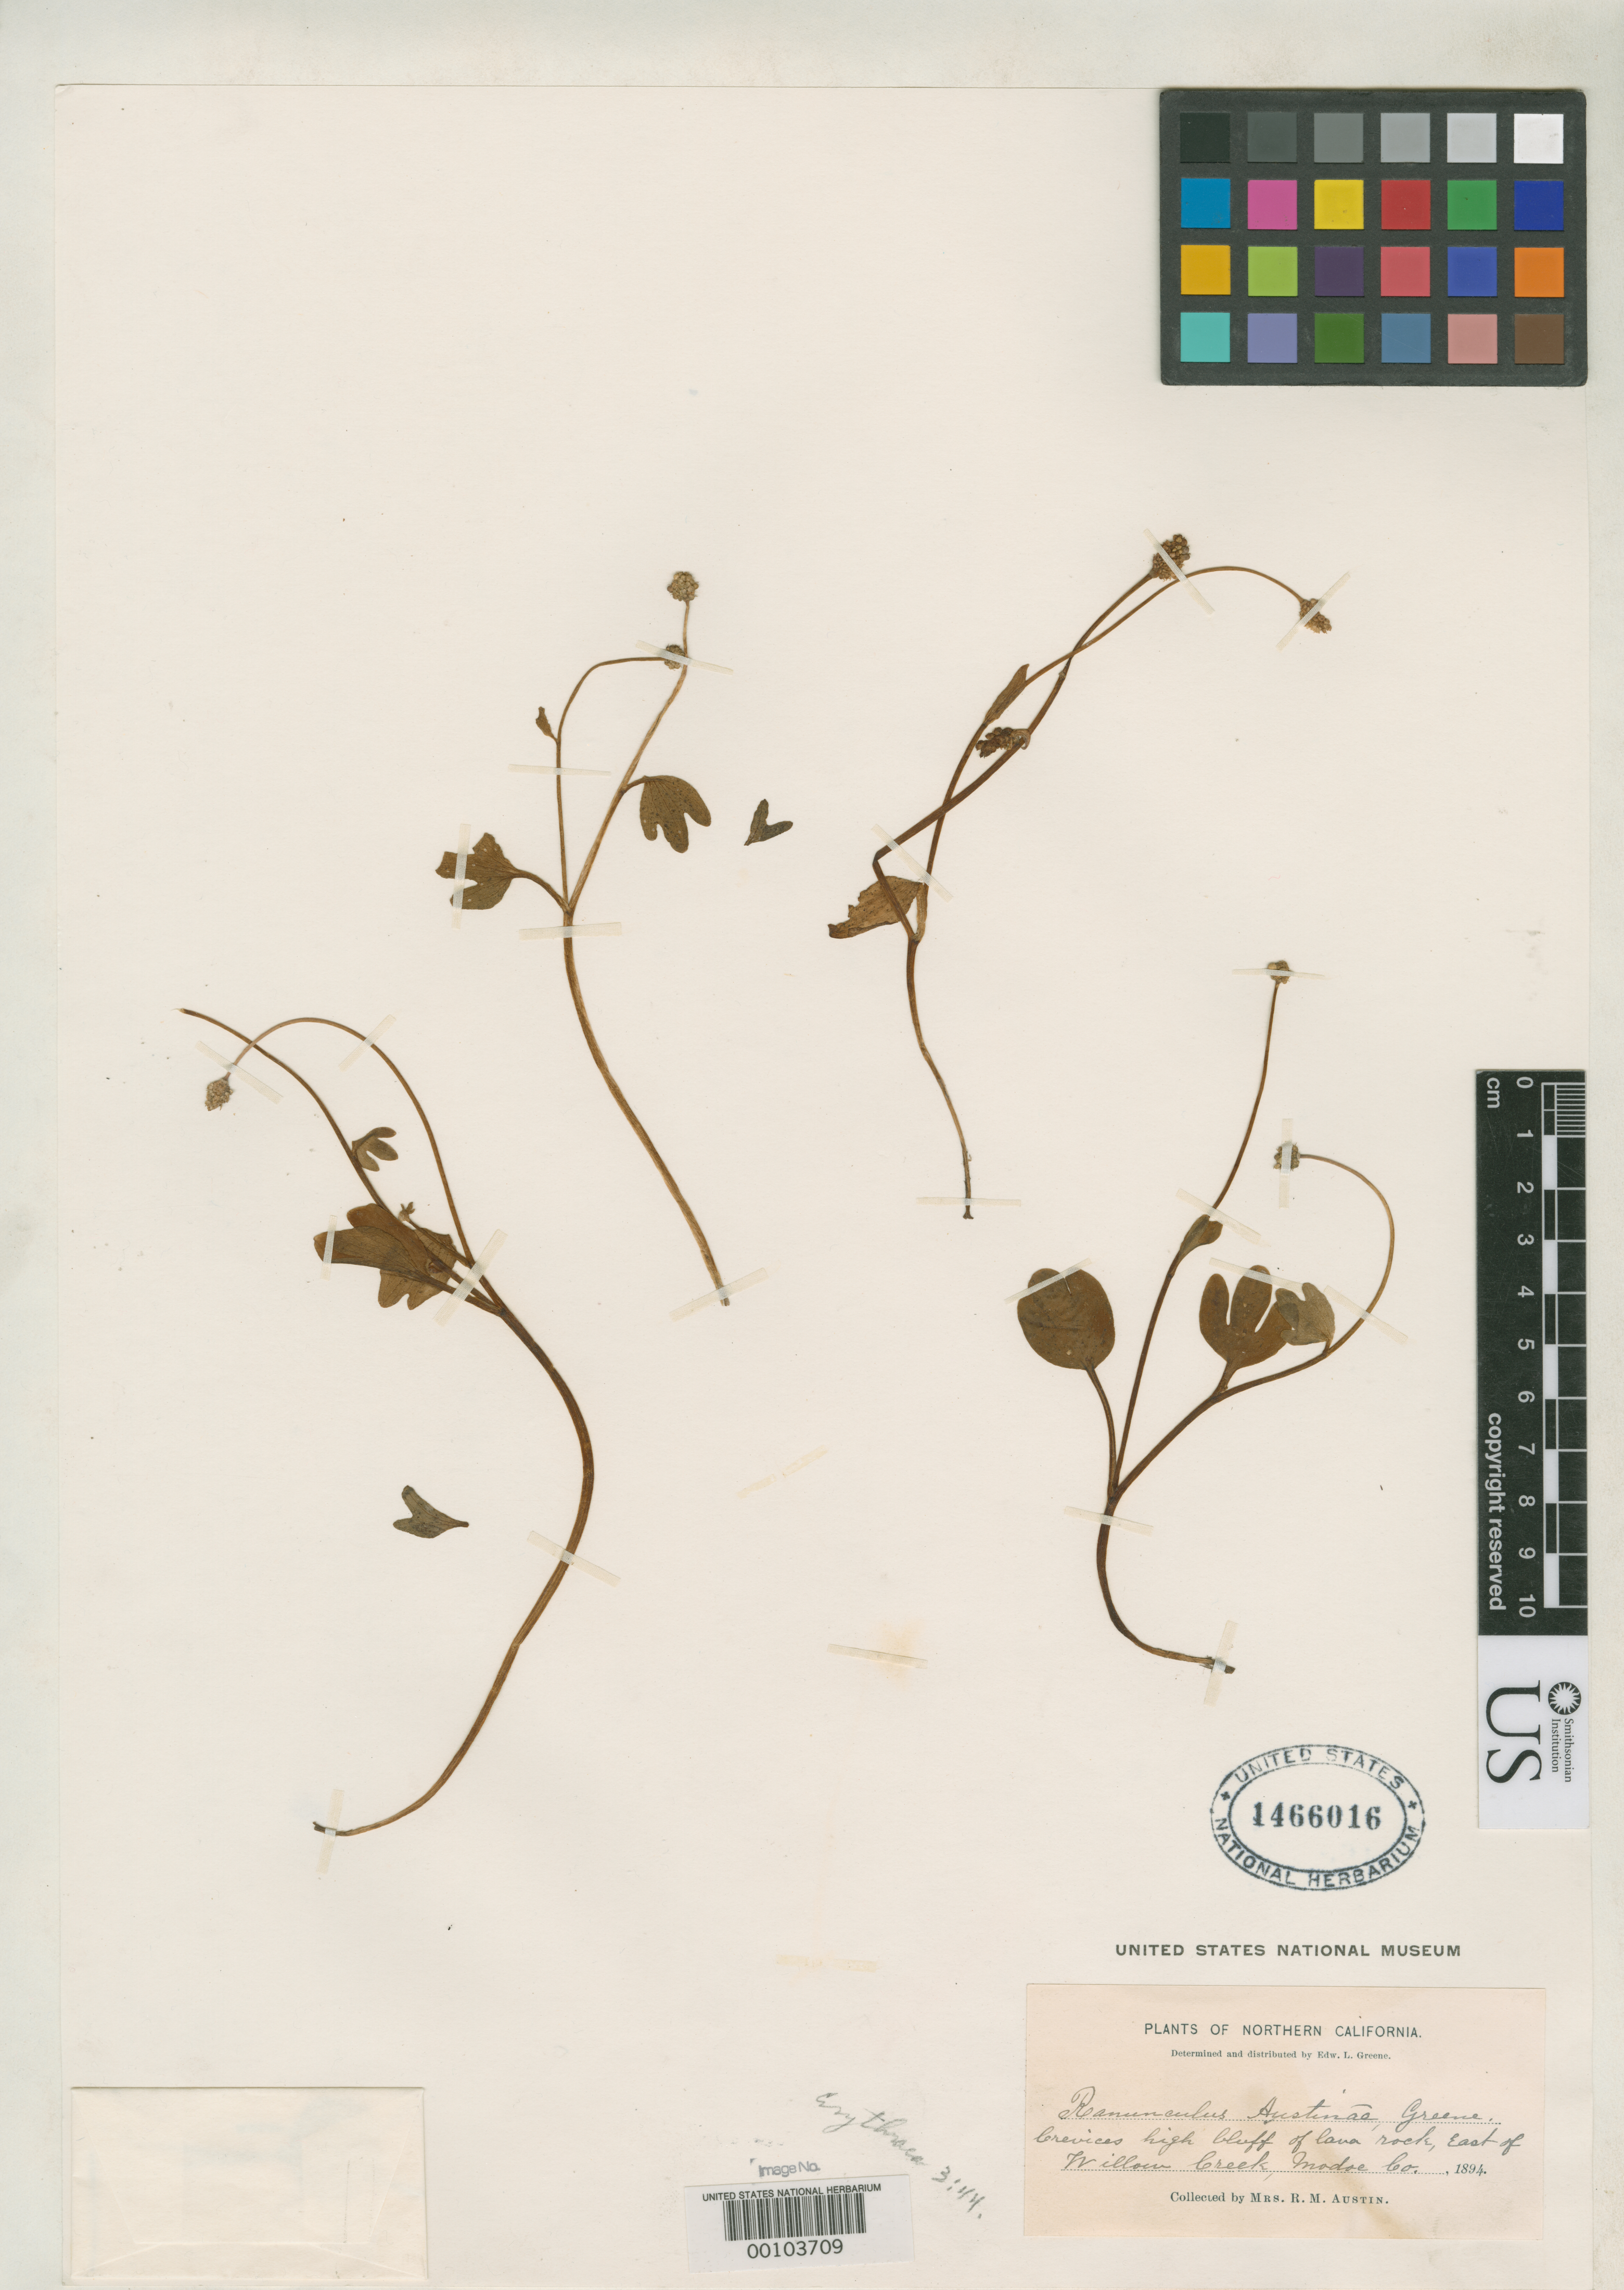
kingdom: Plantae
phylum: Tracheophyta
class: Magnoliopsida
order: Ranunculales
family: Ranunculaceae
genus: Ranunculus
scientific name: Ranunculus austinae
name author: Greene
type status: Type Collection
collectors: R. Austin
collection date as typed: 1894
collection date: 1894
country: United States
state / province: California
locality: East of Willow Creek.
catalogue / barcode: US 1466016